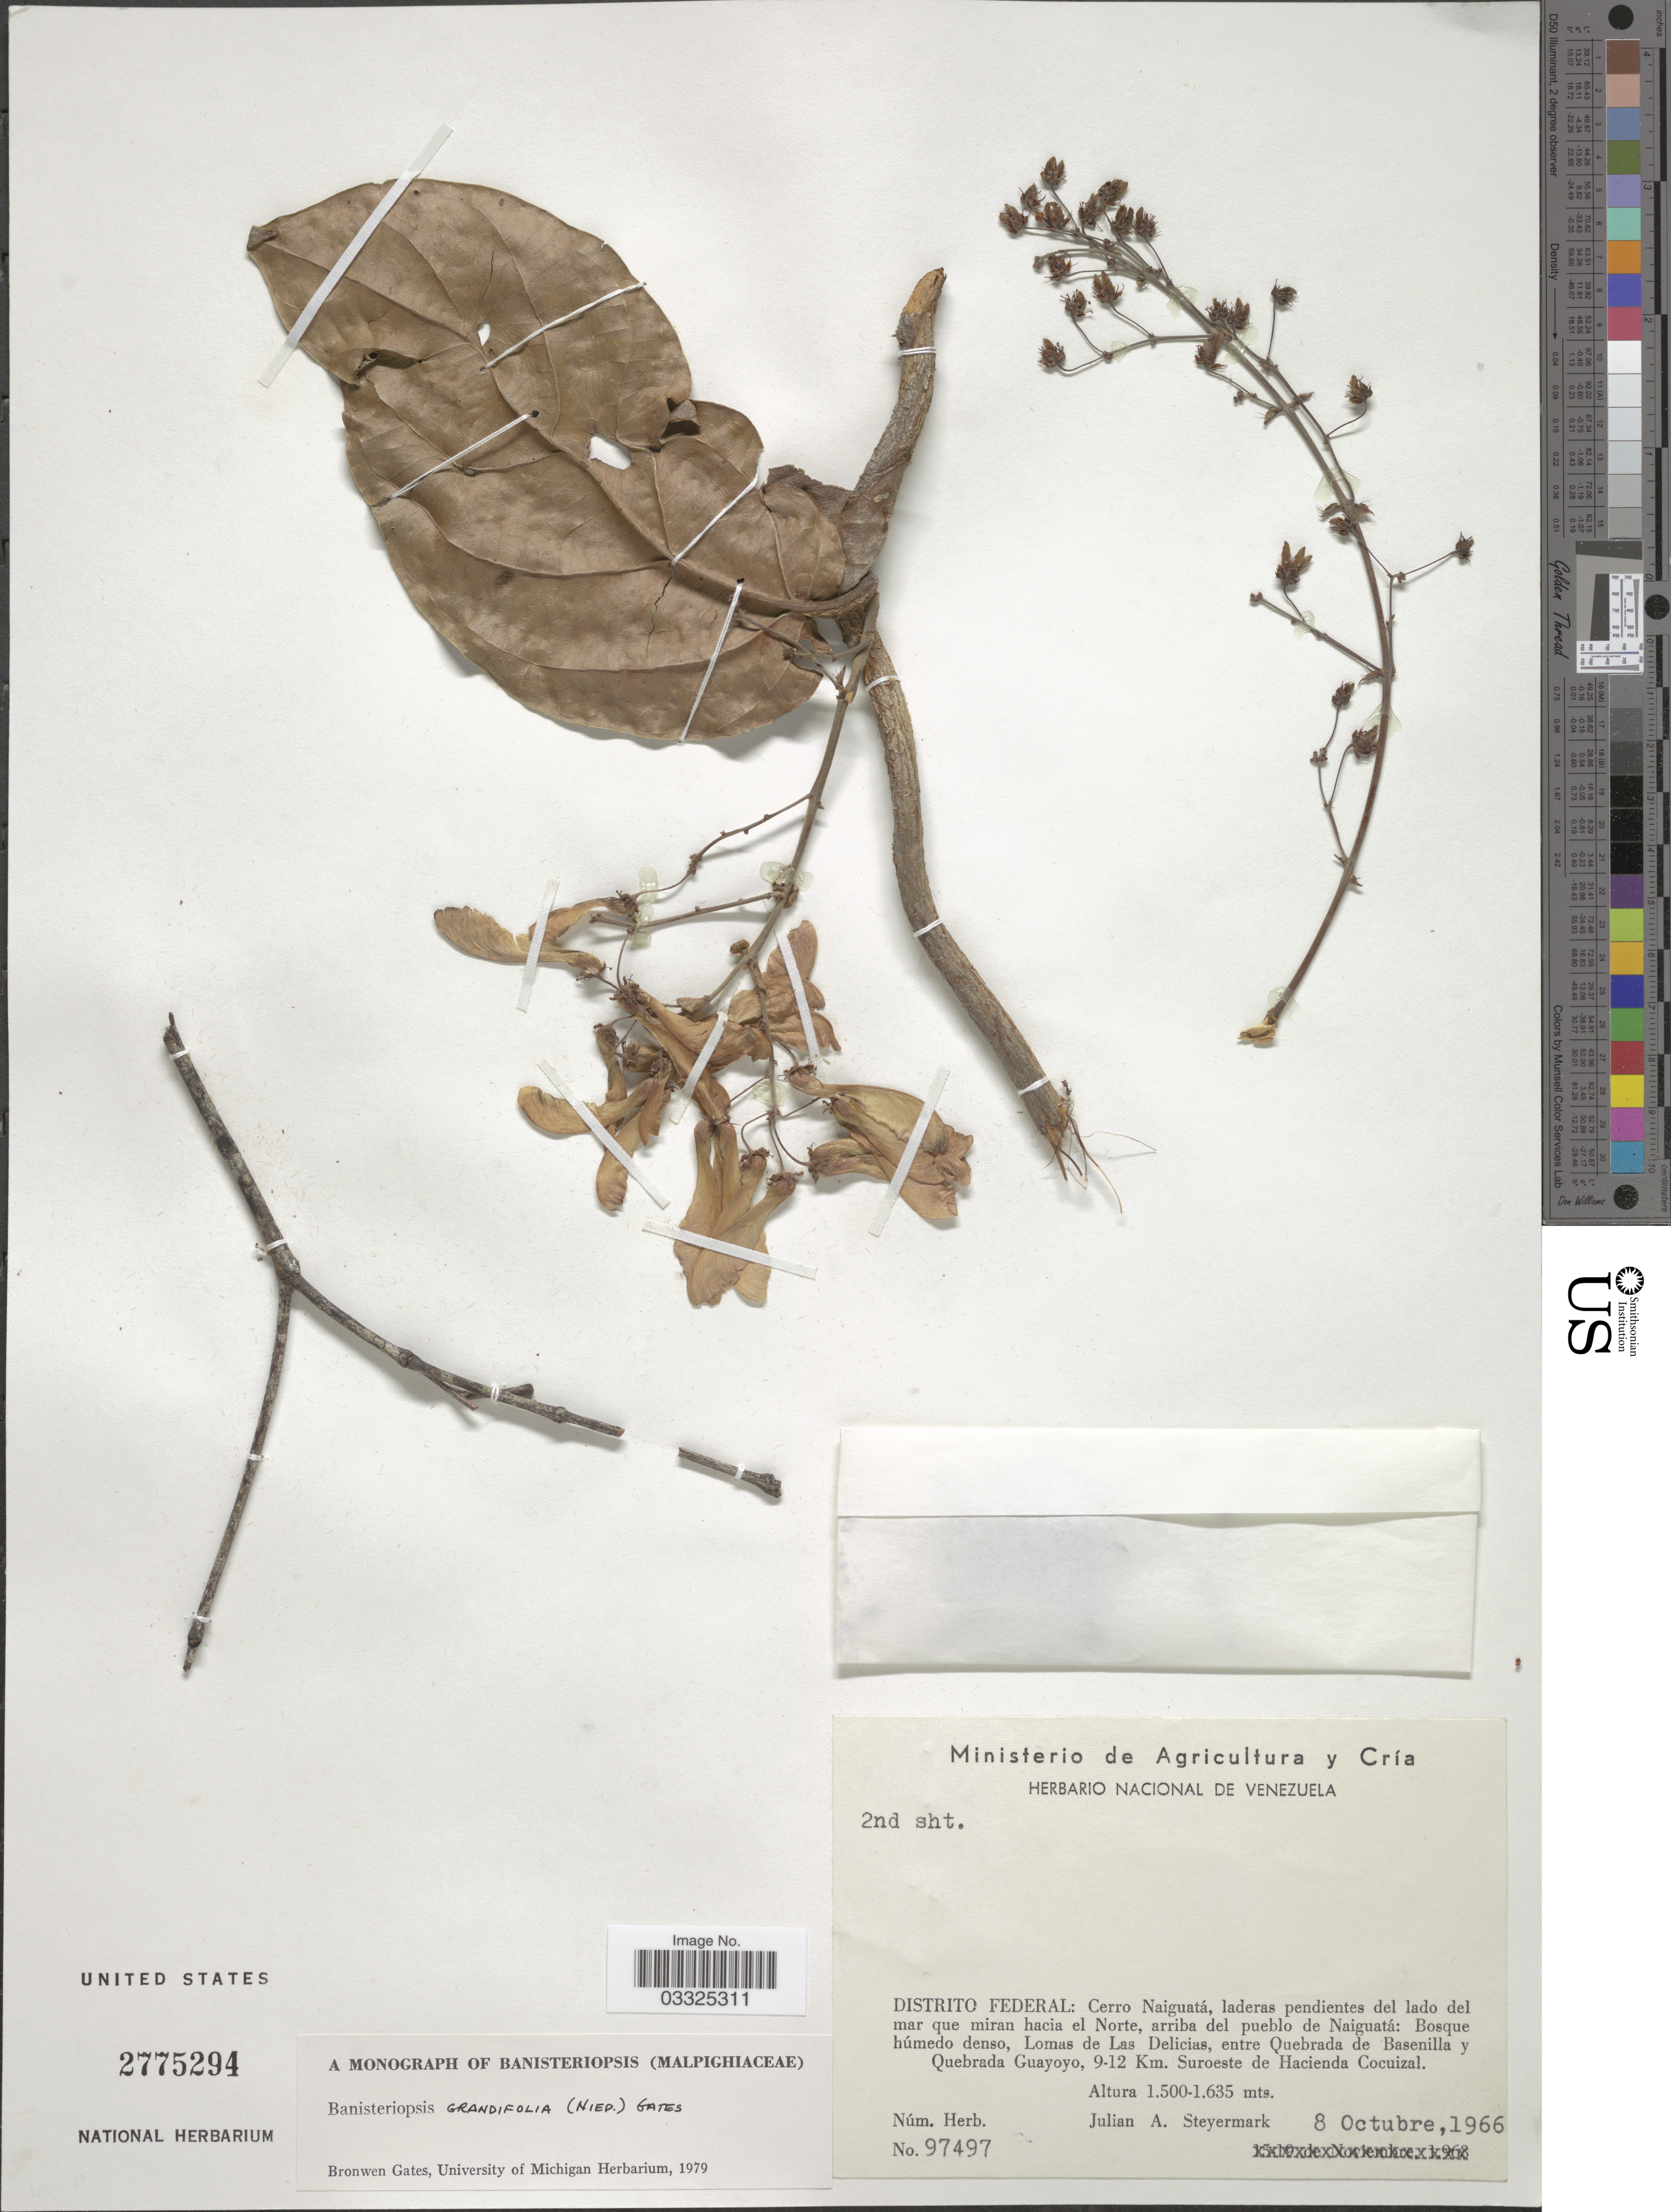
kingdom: Plantae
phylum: Tracheophyta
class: Magnoliopsida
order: Malpighiales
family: Malpighiaceae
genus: Banisteriopsis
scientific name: Banisteriopsis grandifolia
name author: (Nied.) B. Gates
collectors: J. Steyermark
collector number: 97497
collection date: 1966-10-08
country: Venezuela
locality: Distrito Federal: Cerro Naiguatá, laderas pendientes del lado del mar que miran hacia el Norte, arriba del pueblo de Naiguatá: Bosque húmedo denso, Lomas de Las Delicias, entre Quebrada de Basenilla y Quebrada Guayoyo, 9-12 Km. Suroeste de Hacienda Cocuizal.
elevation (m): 1500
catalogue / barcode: US 2775294